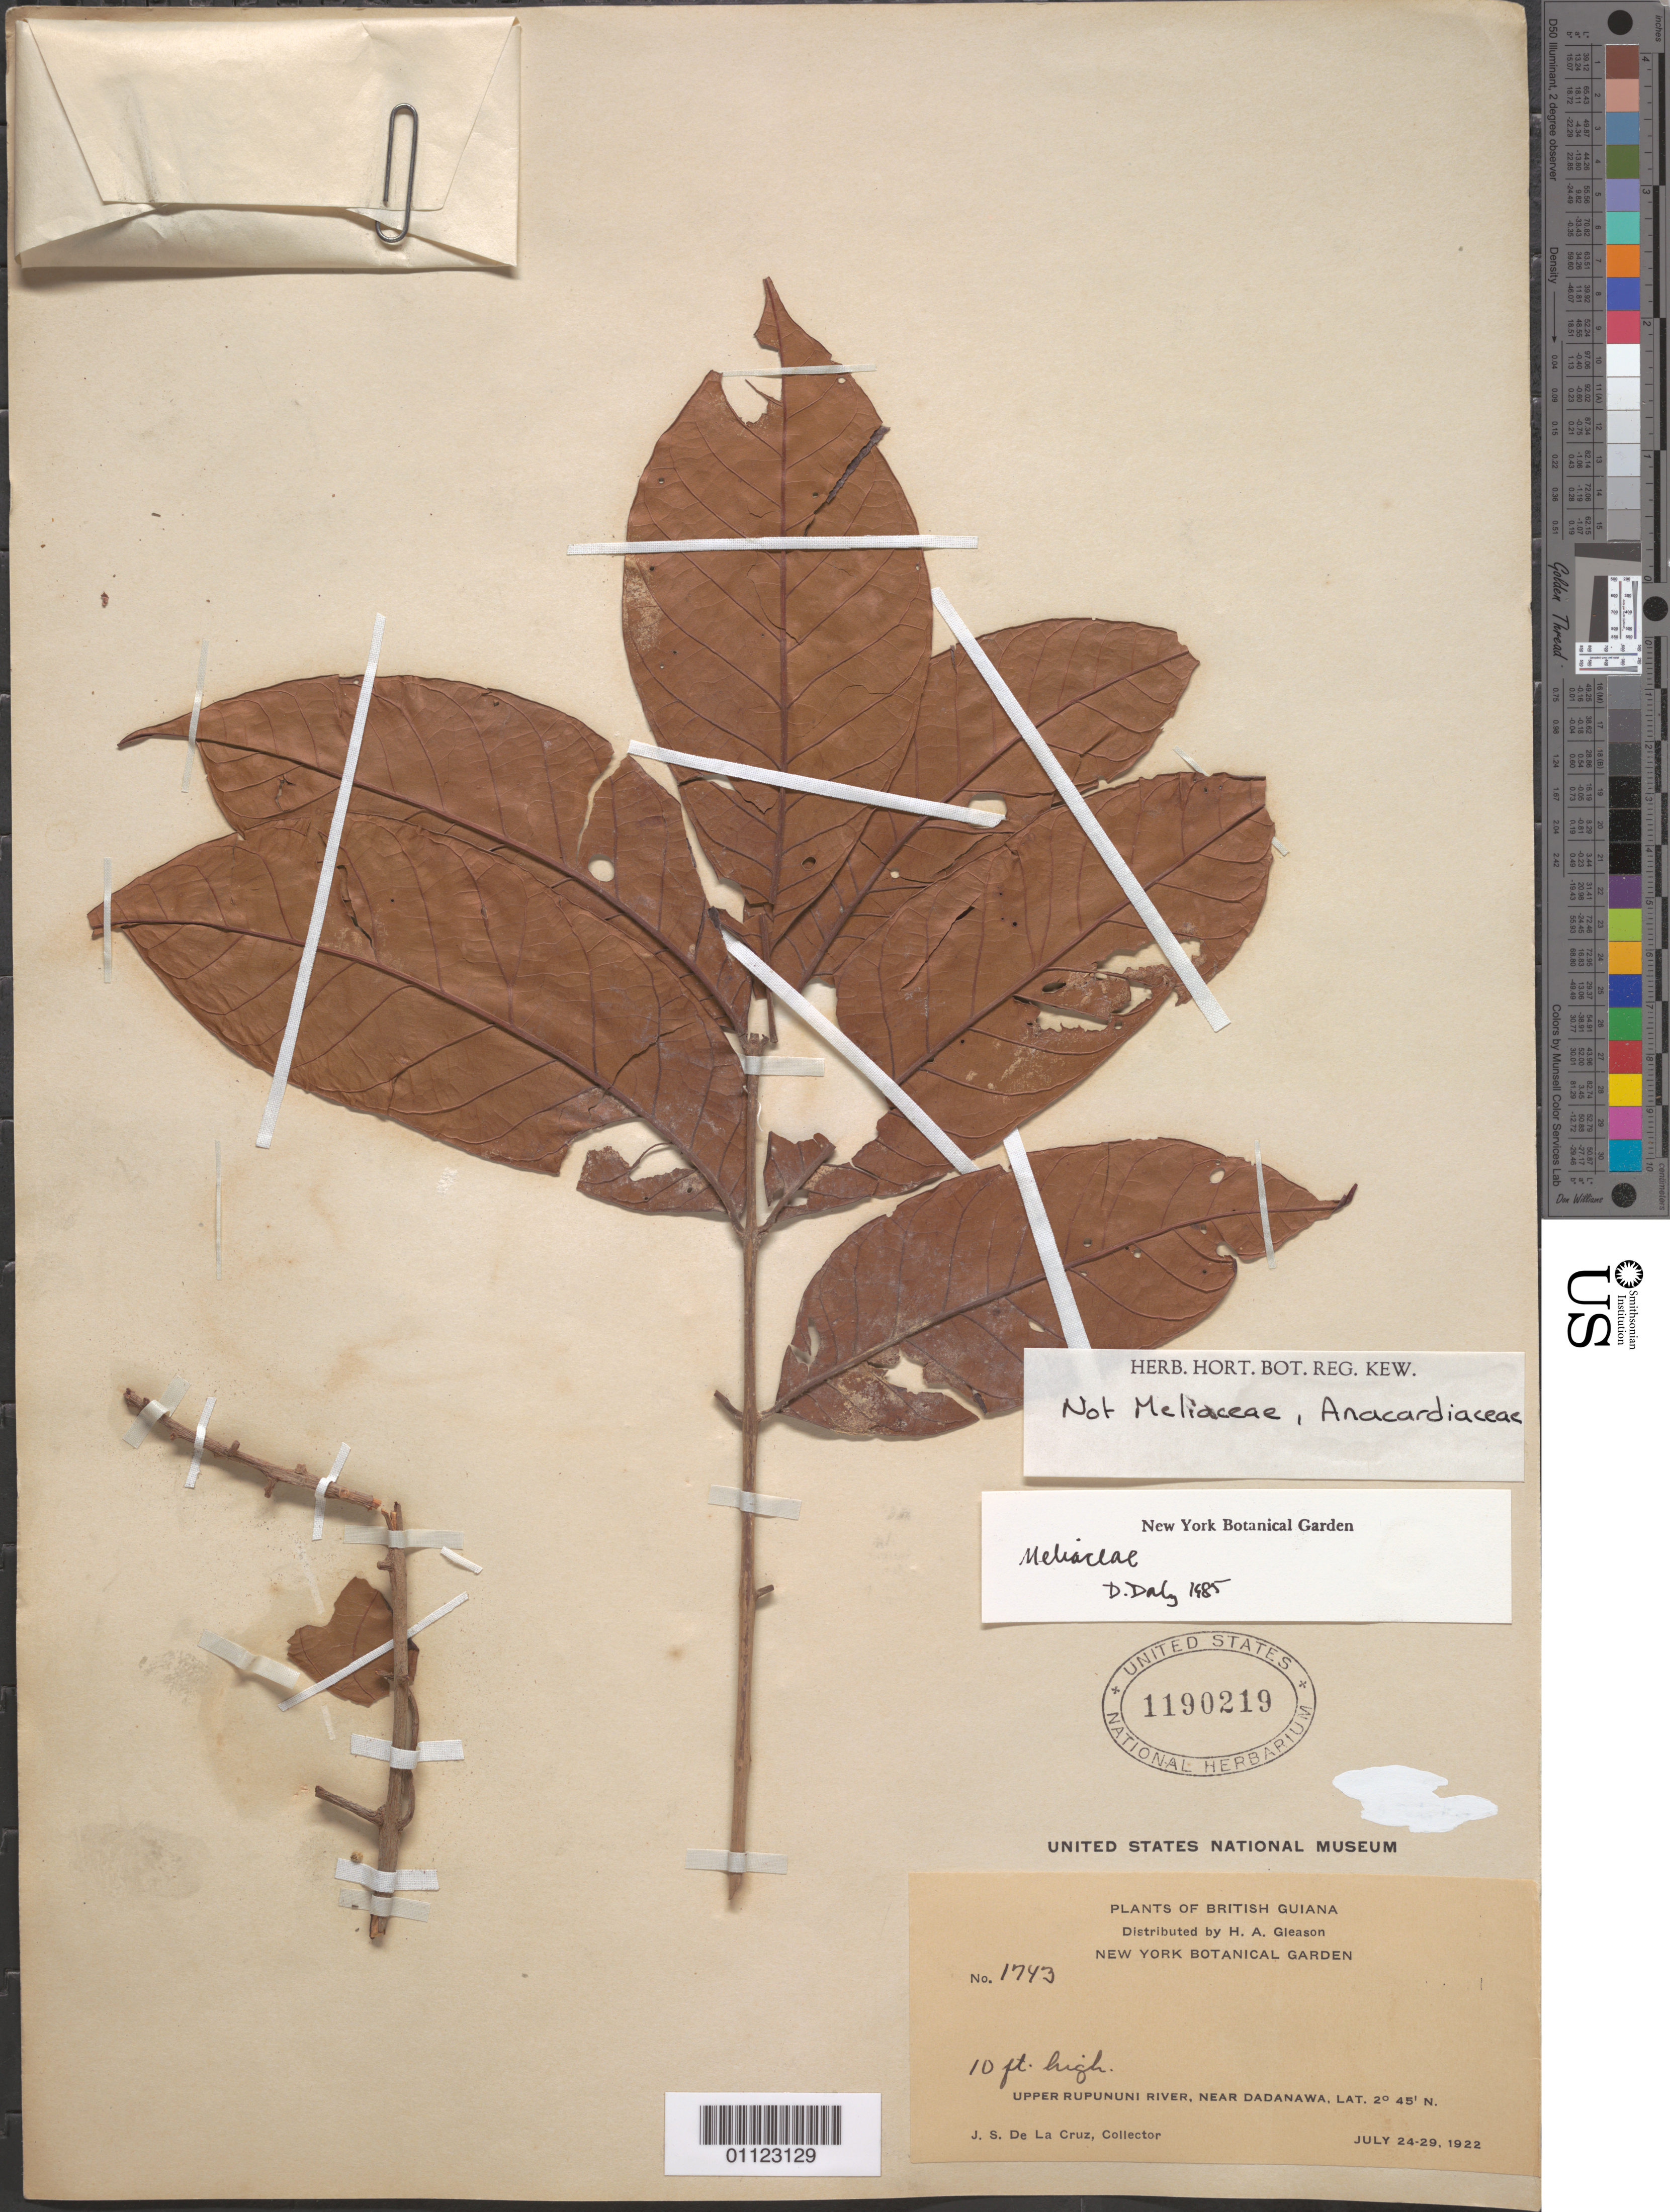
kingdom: Plantae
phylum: Tracheophyta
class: Magnoliopsida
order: Sapindales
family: Anacardiaceae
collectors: J. S. de la Cruz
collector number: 1743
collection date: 1922-07-24/1922-07-29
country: Guyana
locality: Upper Rupununi River, near Dadanawa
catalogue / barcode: US 1190219